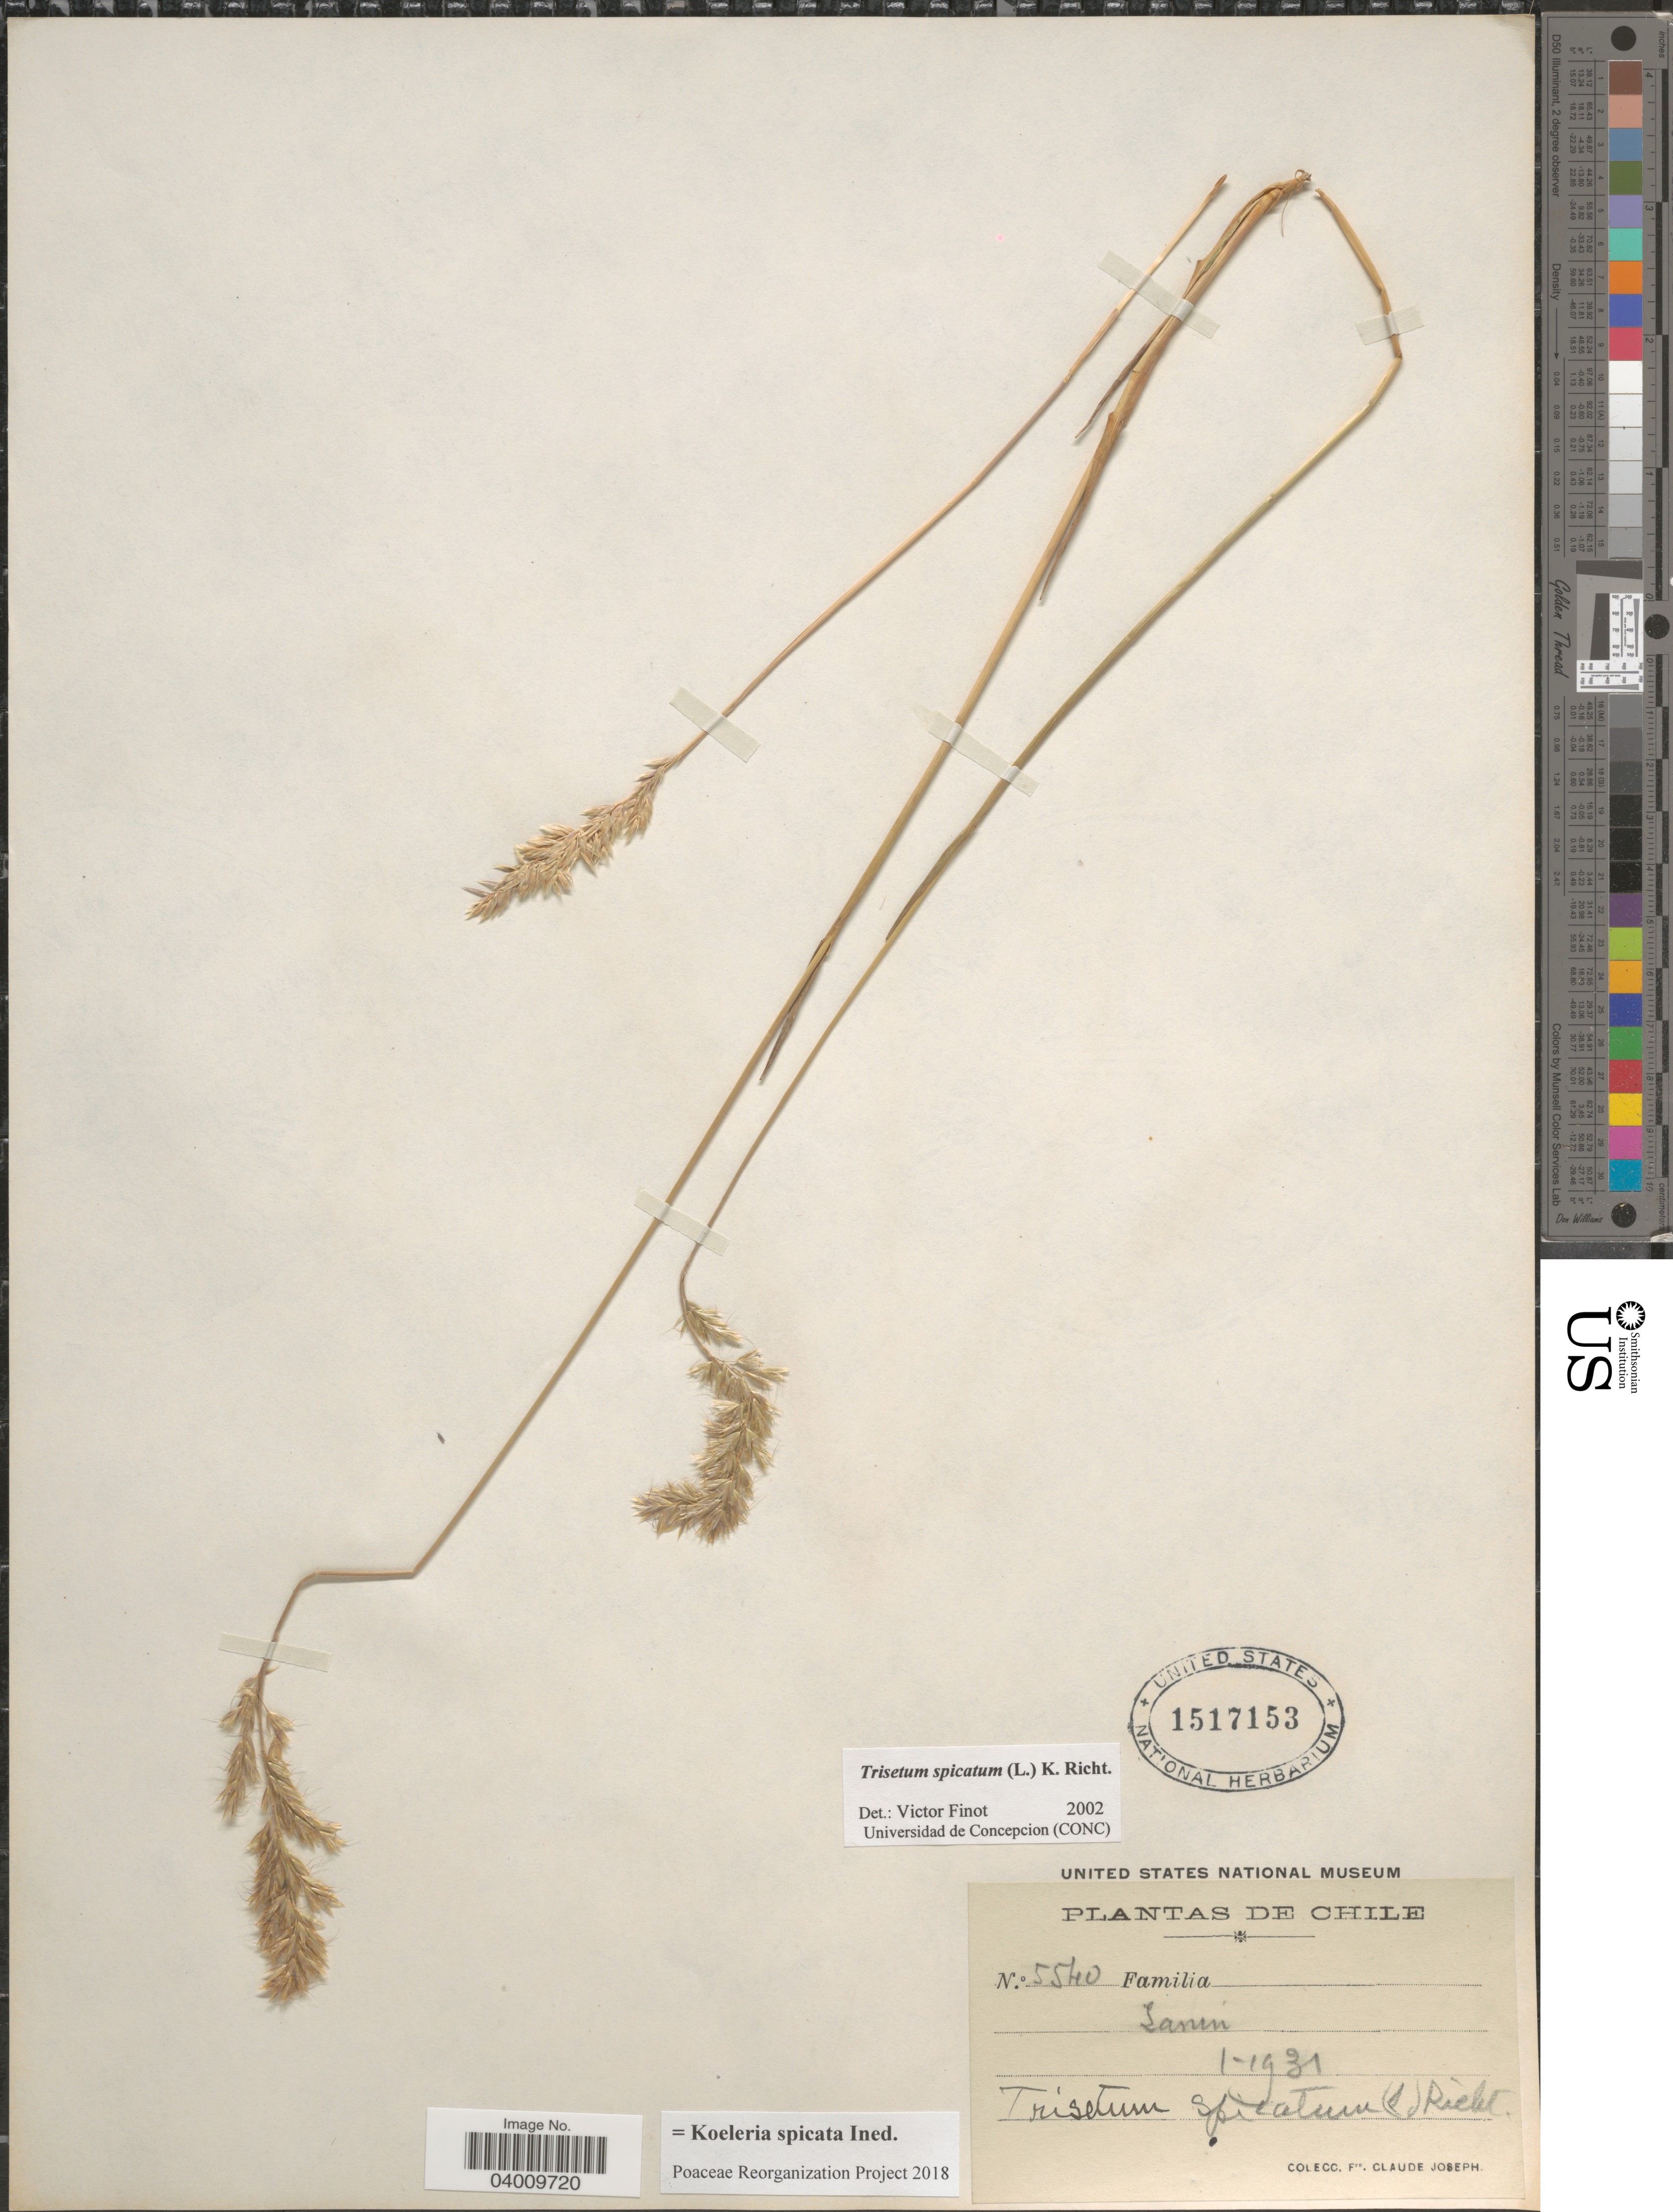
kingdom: Plantae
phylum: Tracheophyta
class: Liliopsida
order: Poales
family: Poaceae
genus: Koeleria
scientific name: Koeleria spicata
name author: (L.) Barberá et al.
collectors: Bro. Claude-Joseph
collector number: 5540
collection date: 1931-01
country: Chile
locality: Lanin.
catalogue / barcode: US 1517153